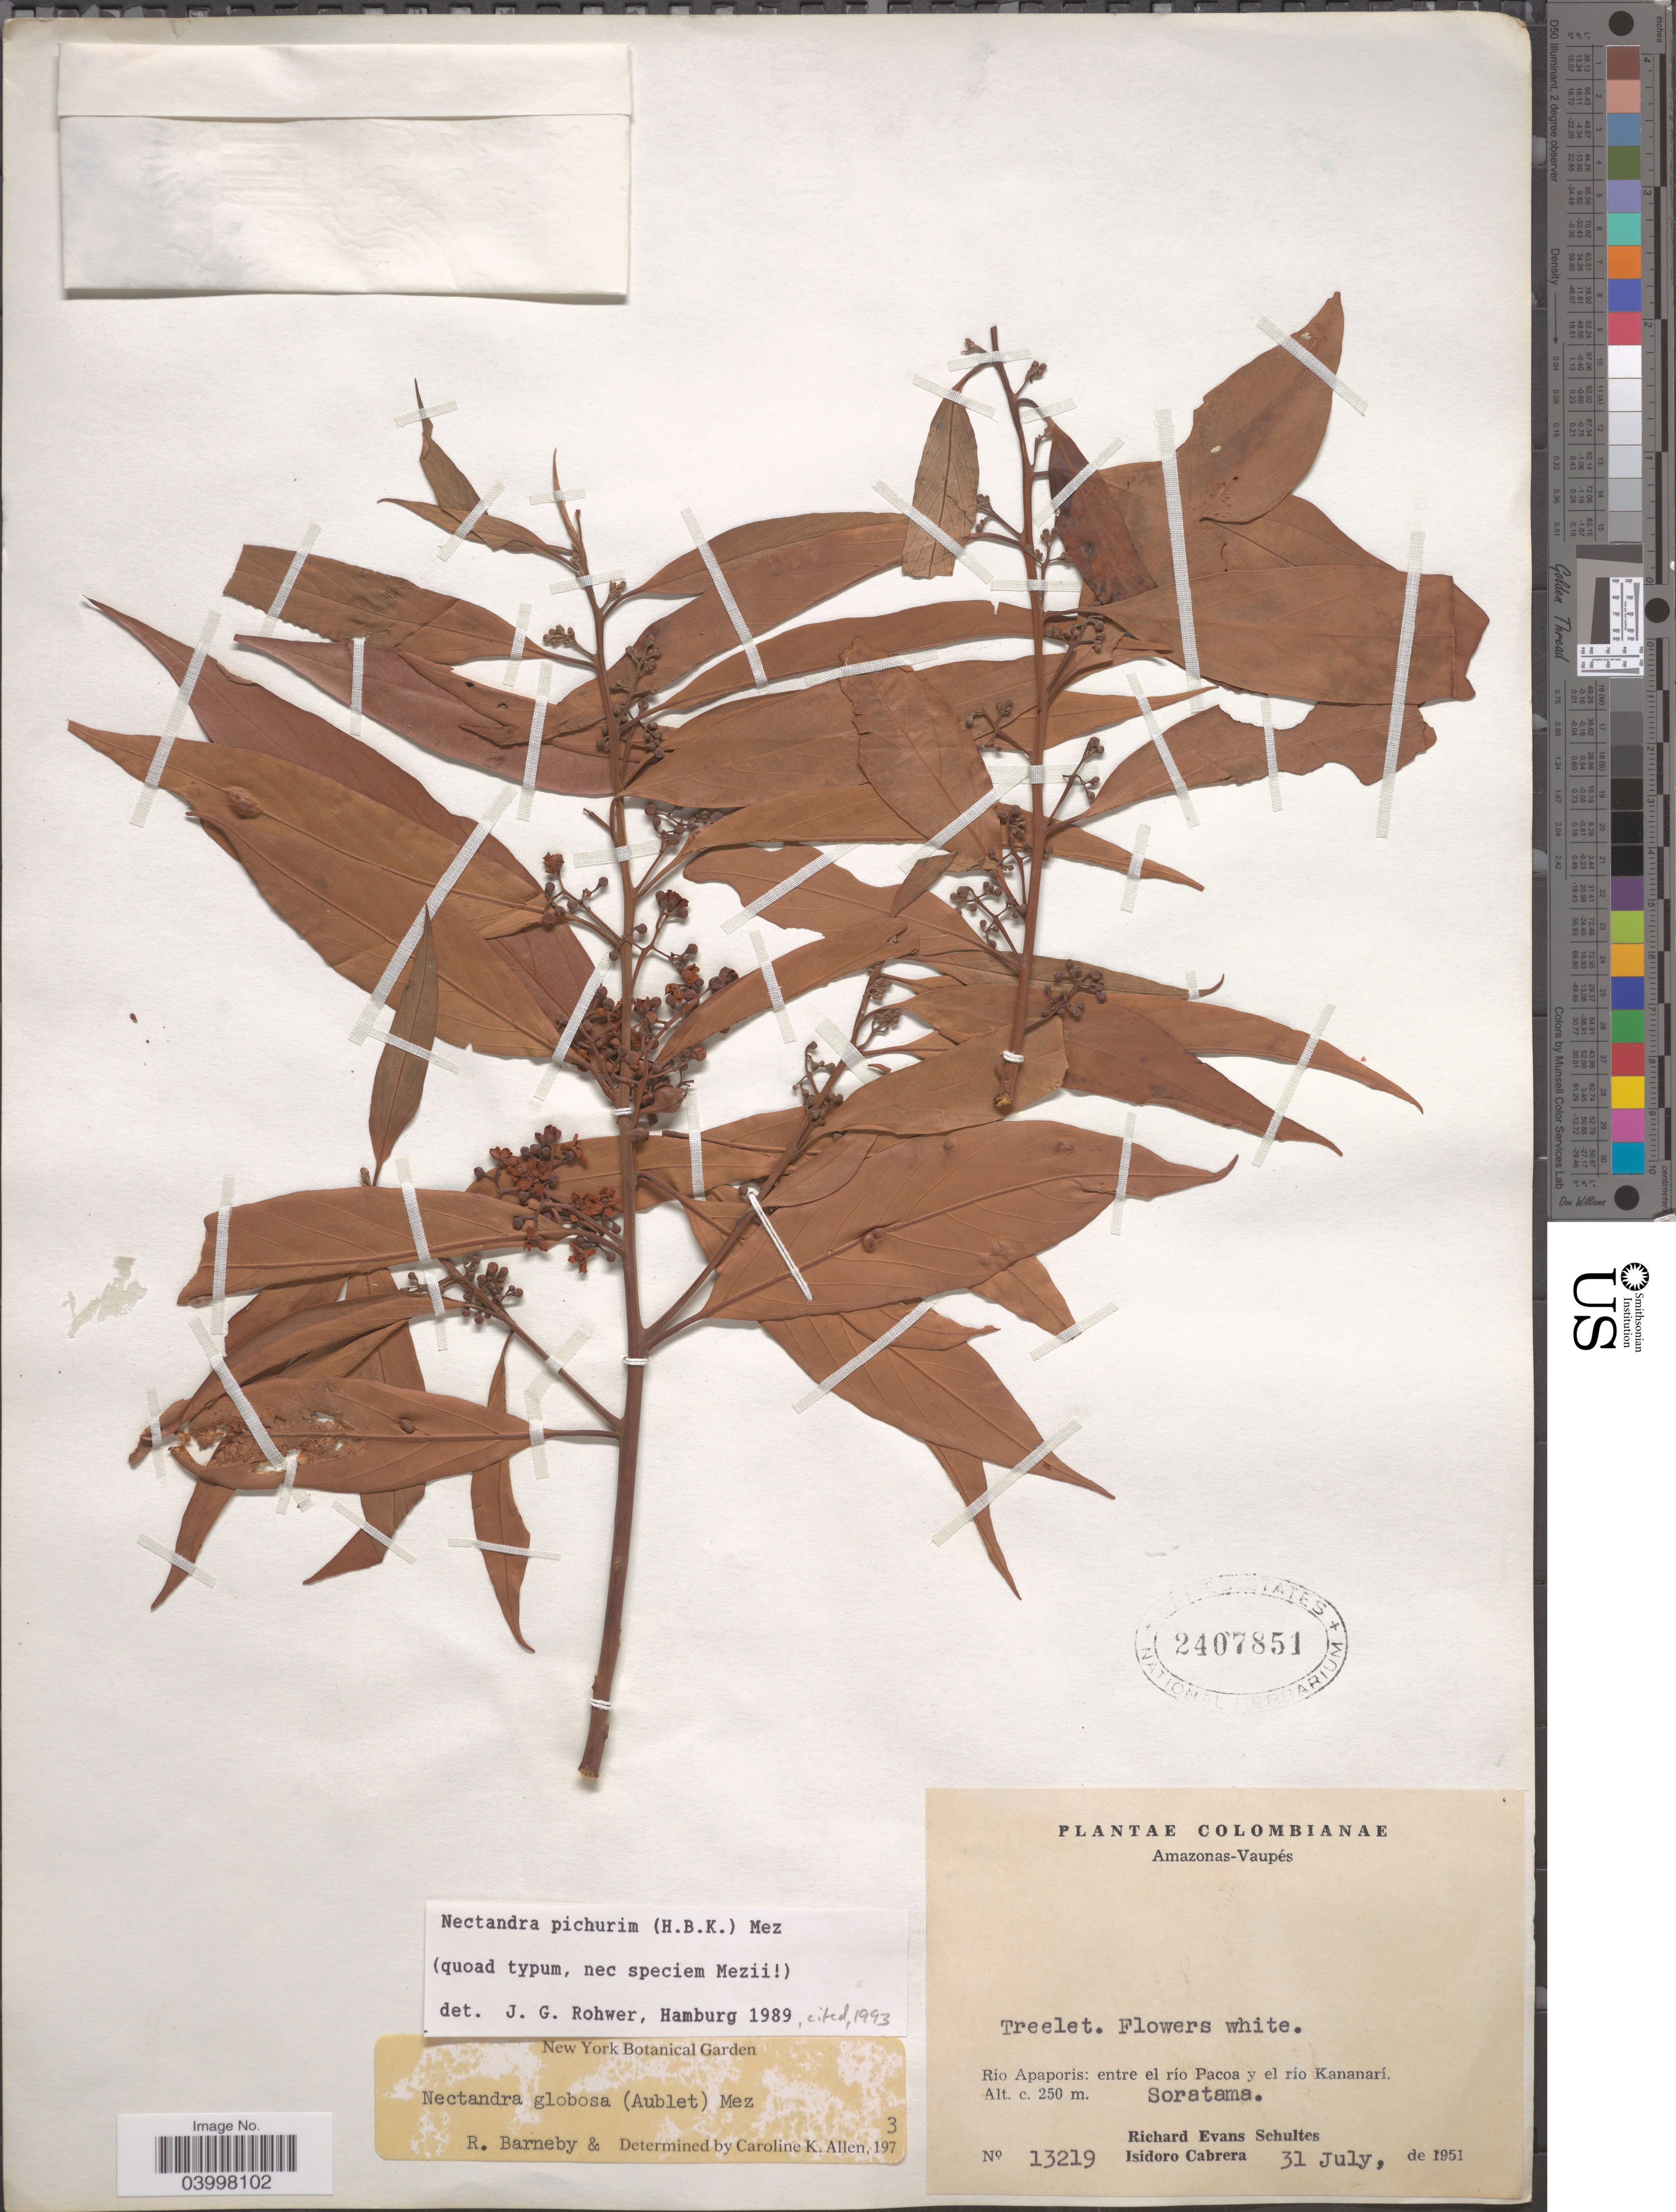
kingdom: Plantae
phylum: Tracheophyta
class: Magnoliopsida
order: Laurales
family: Lauraceae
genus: Nectandra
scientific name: Nectandra pichurim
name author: (Kunth) Mez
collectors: R. E. Schultes & I. Cabrera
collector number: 13219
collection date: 1951-07-31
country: Colombia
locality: Amazonas-Vaupés. Río Apaporis: entre el Río Pacoa y el río Kananarí. Soratama.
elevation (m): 250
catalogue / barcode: US 2407851